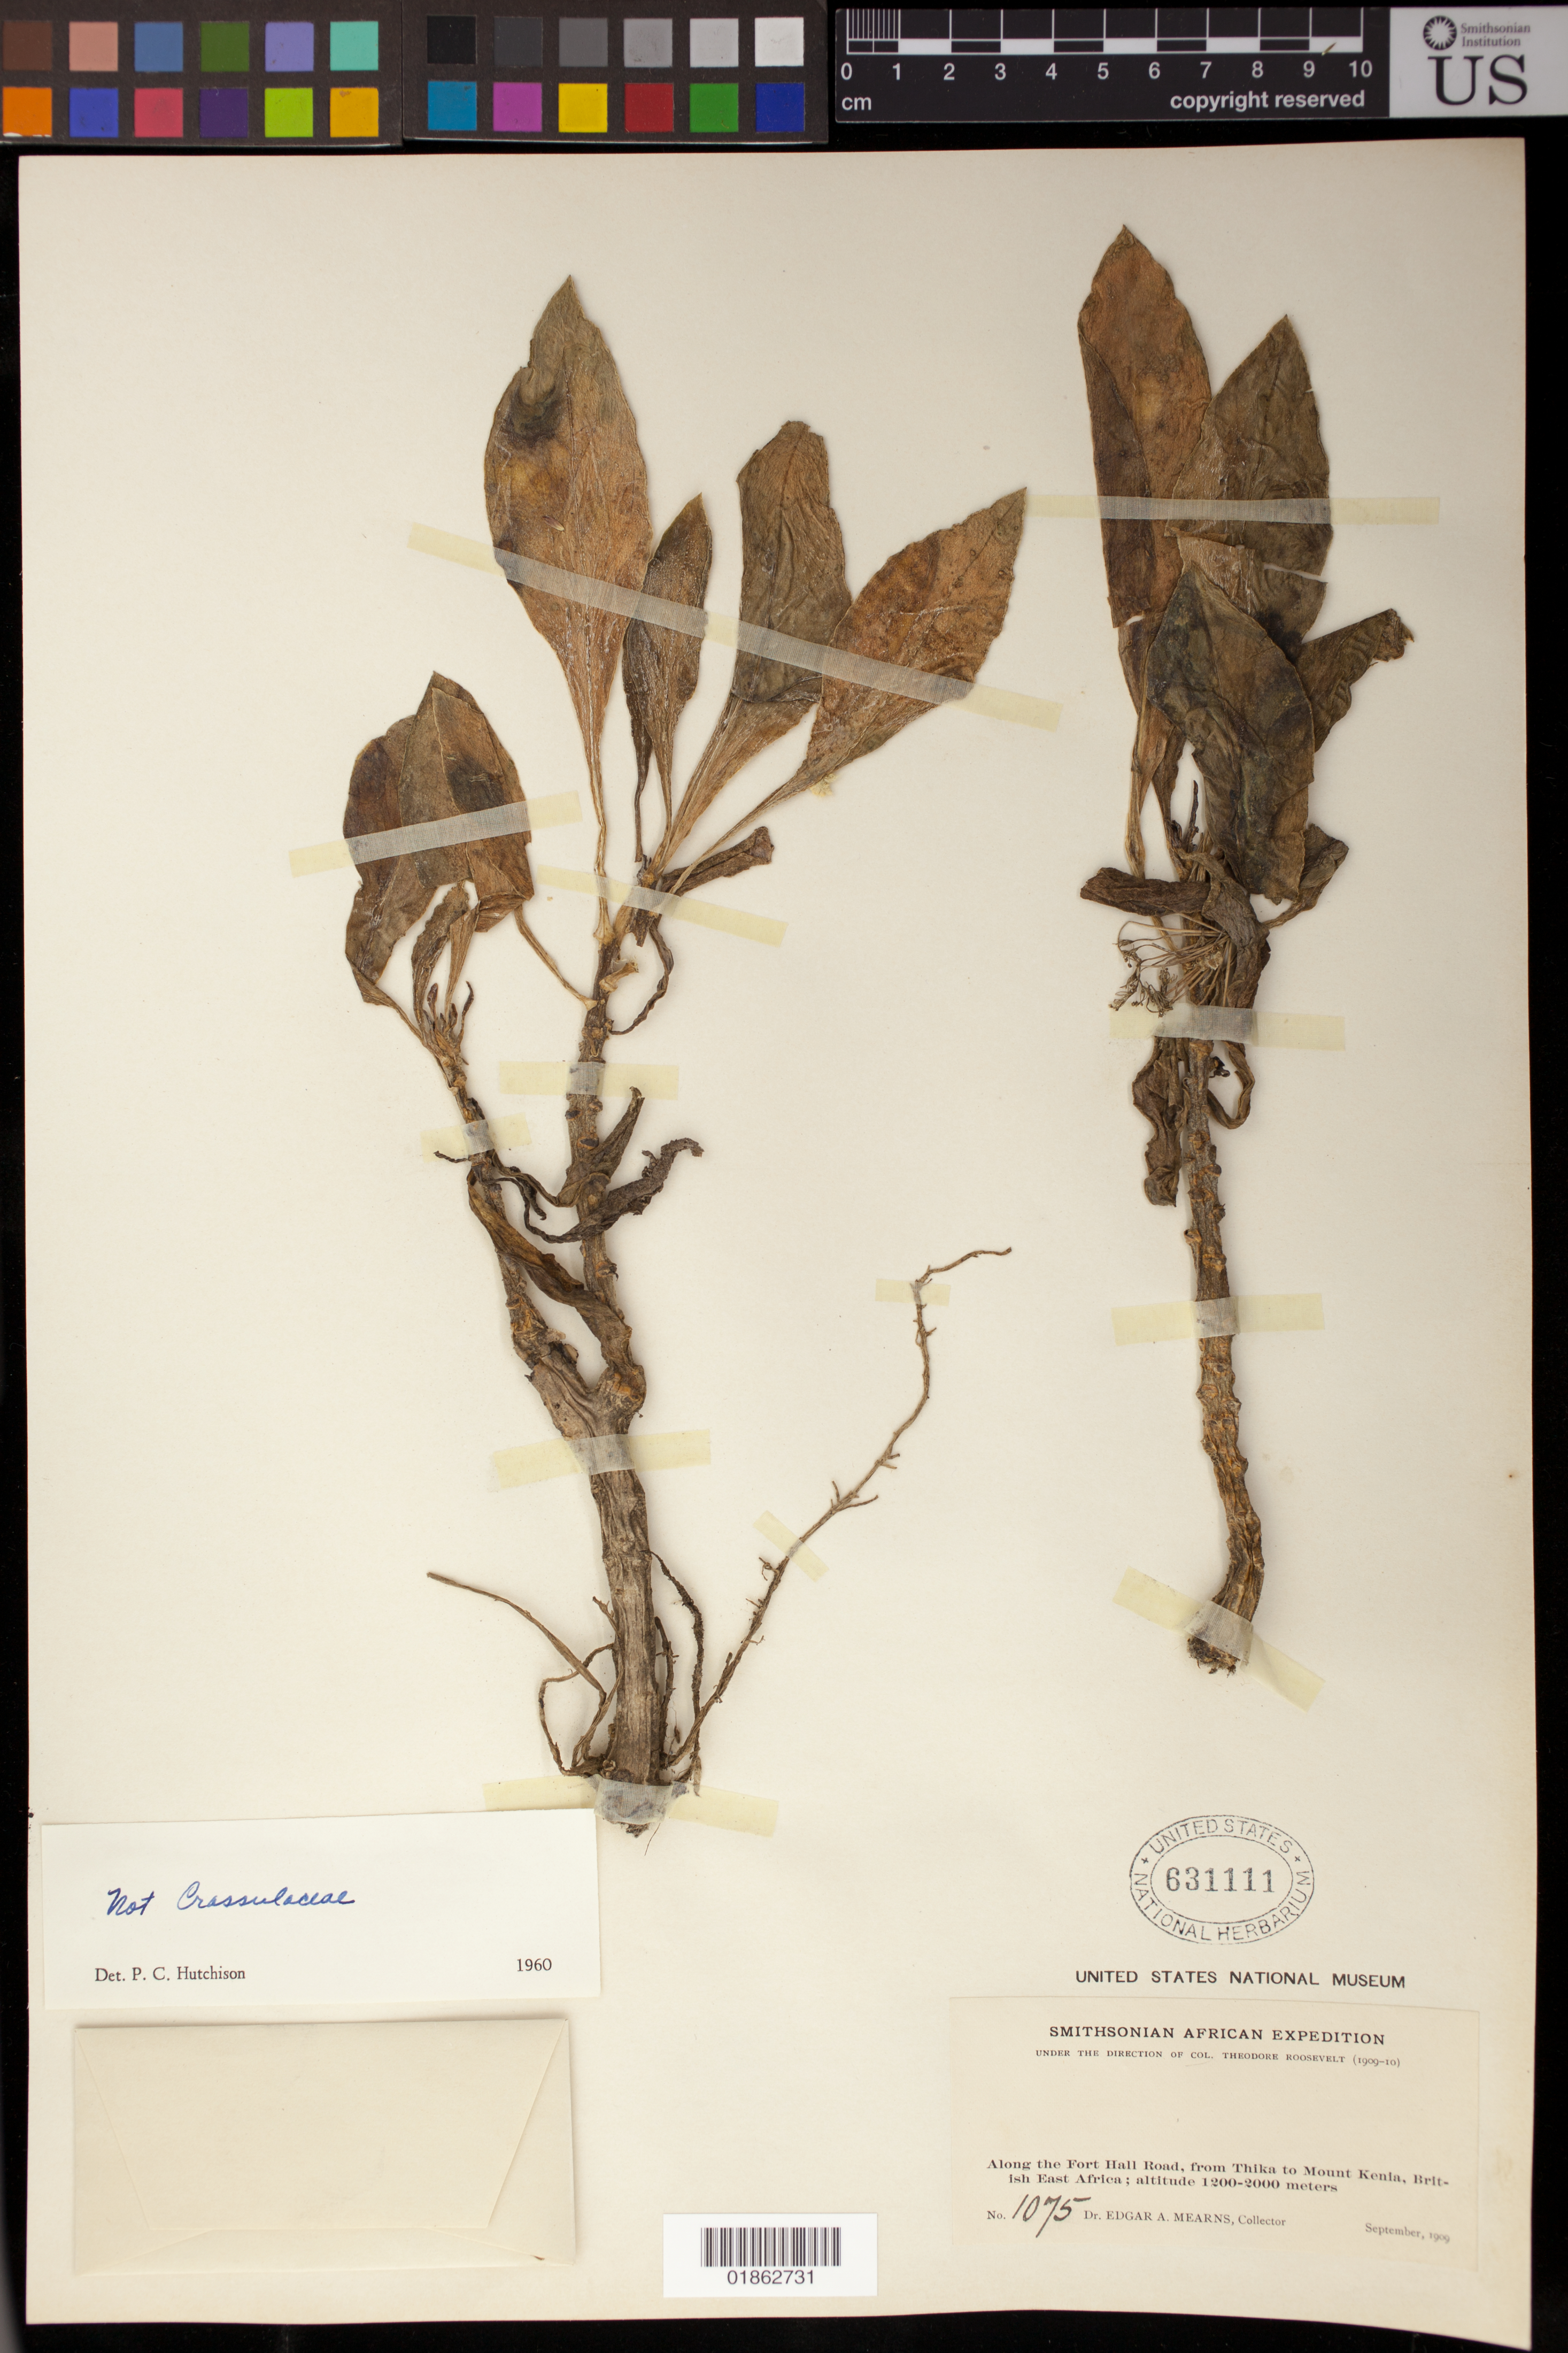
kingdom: Plantae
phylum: Tracheophyta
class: Magnoliopsida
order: Asterales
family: Asteraceae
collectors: E. A. Mearns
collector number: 1075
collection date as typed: Sep 1909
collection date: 1909-09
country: Kenya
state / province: Murang'a (?)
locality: Along the Fort Hall road, from Thika to Mount Kenya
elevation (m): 1200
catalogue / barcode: US 631111